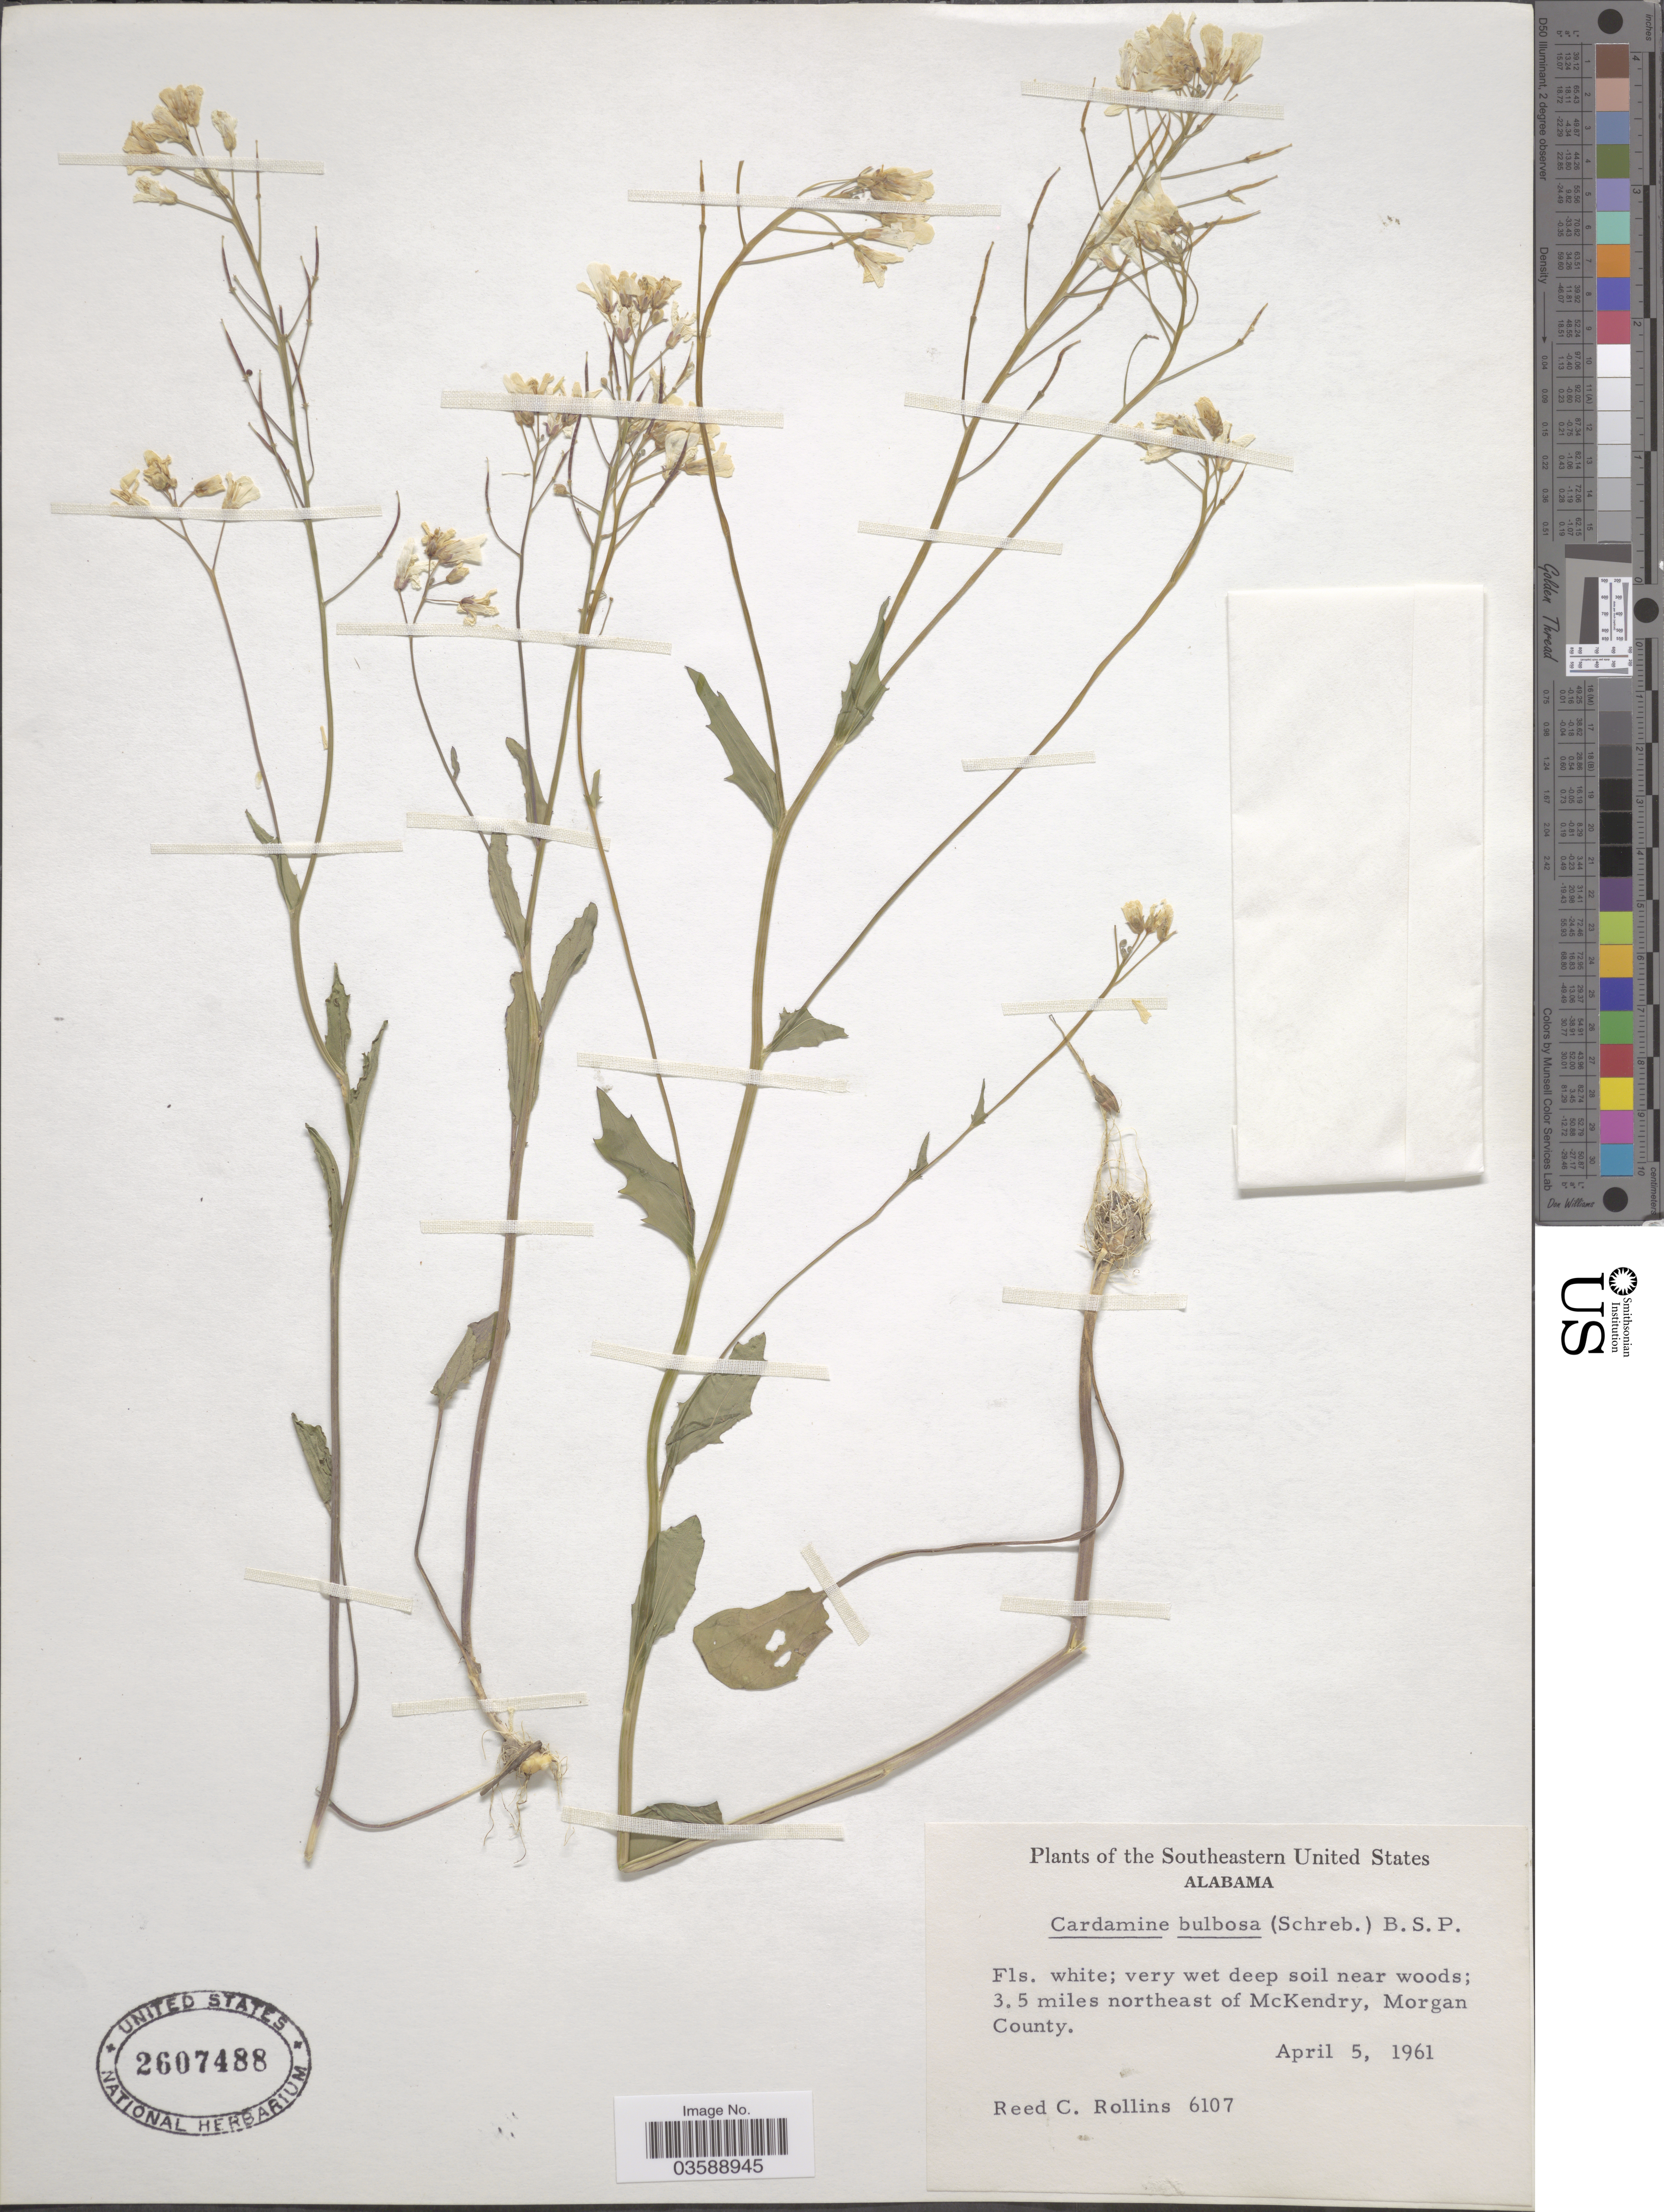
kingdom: Plantae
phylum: Tracheophyta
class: Magnoliopsida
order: Brassicales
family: Brassicaceae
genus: Cardamine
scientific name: Cardamine bulbosa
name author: (Schreb. ex Muhl.) Britton et al.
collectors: R. C. Rollins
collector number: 6107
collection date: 1961-04-05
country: United States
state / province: Alabama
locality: Southeastern United States. 3.5 miles northeast of McKendry, Morgan County.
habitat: very wet deep soil near woods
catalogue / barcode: US 2607488